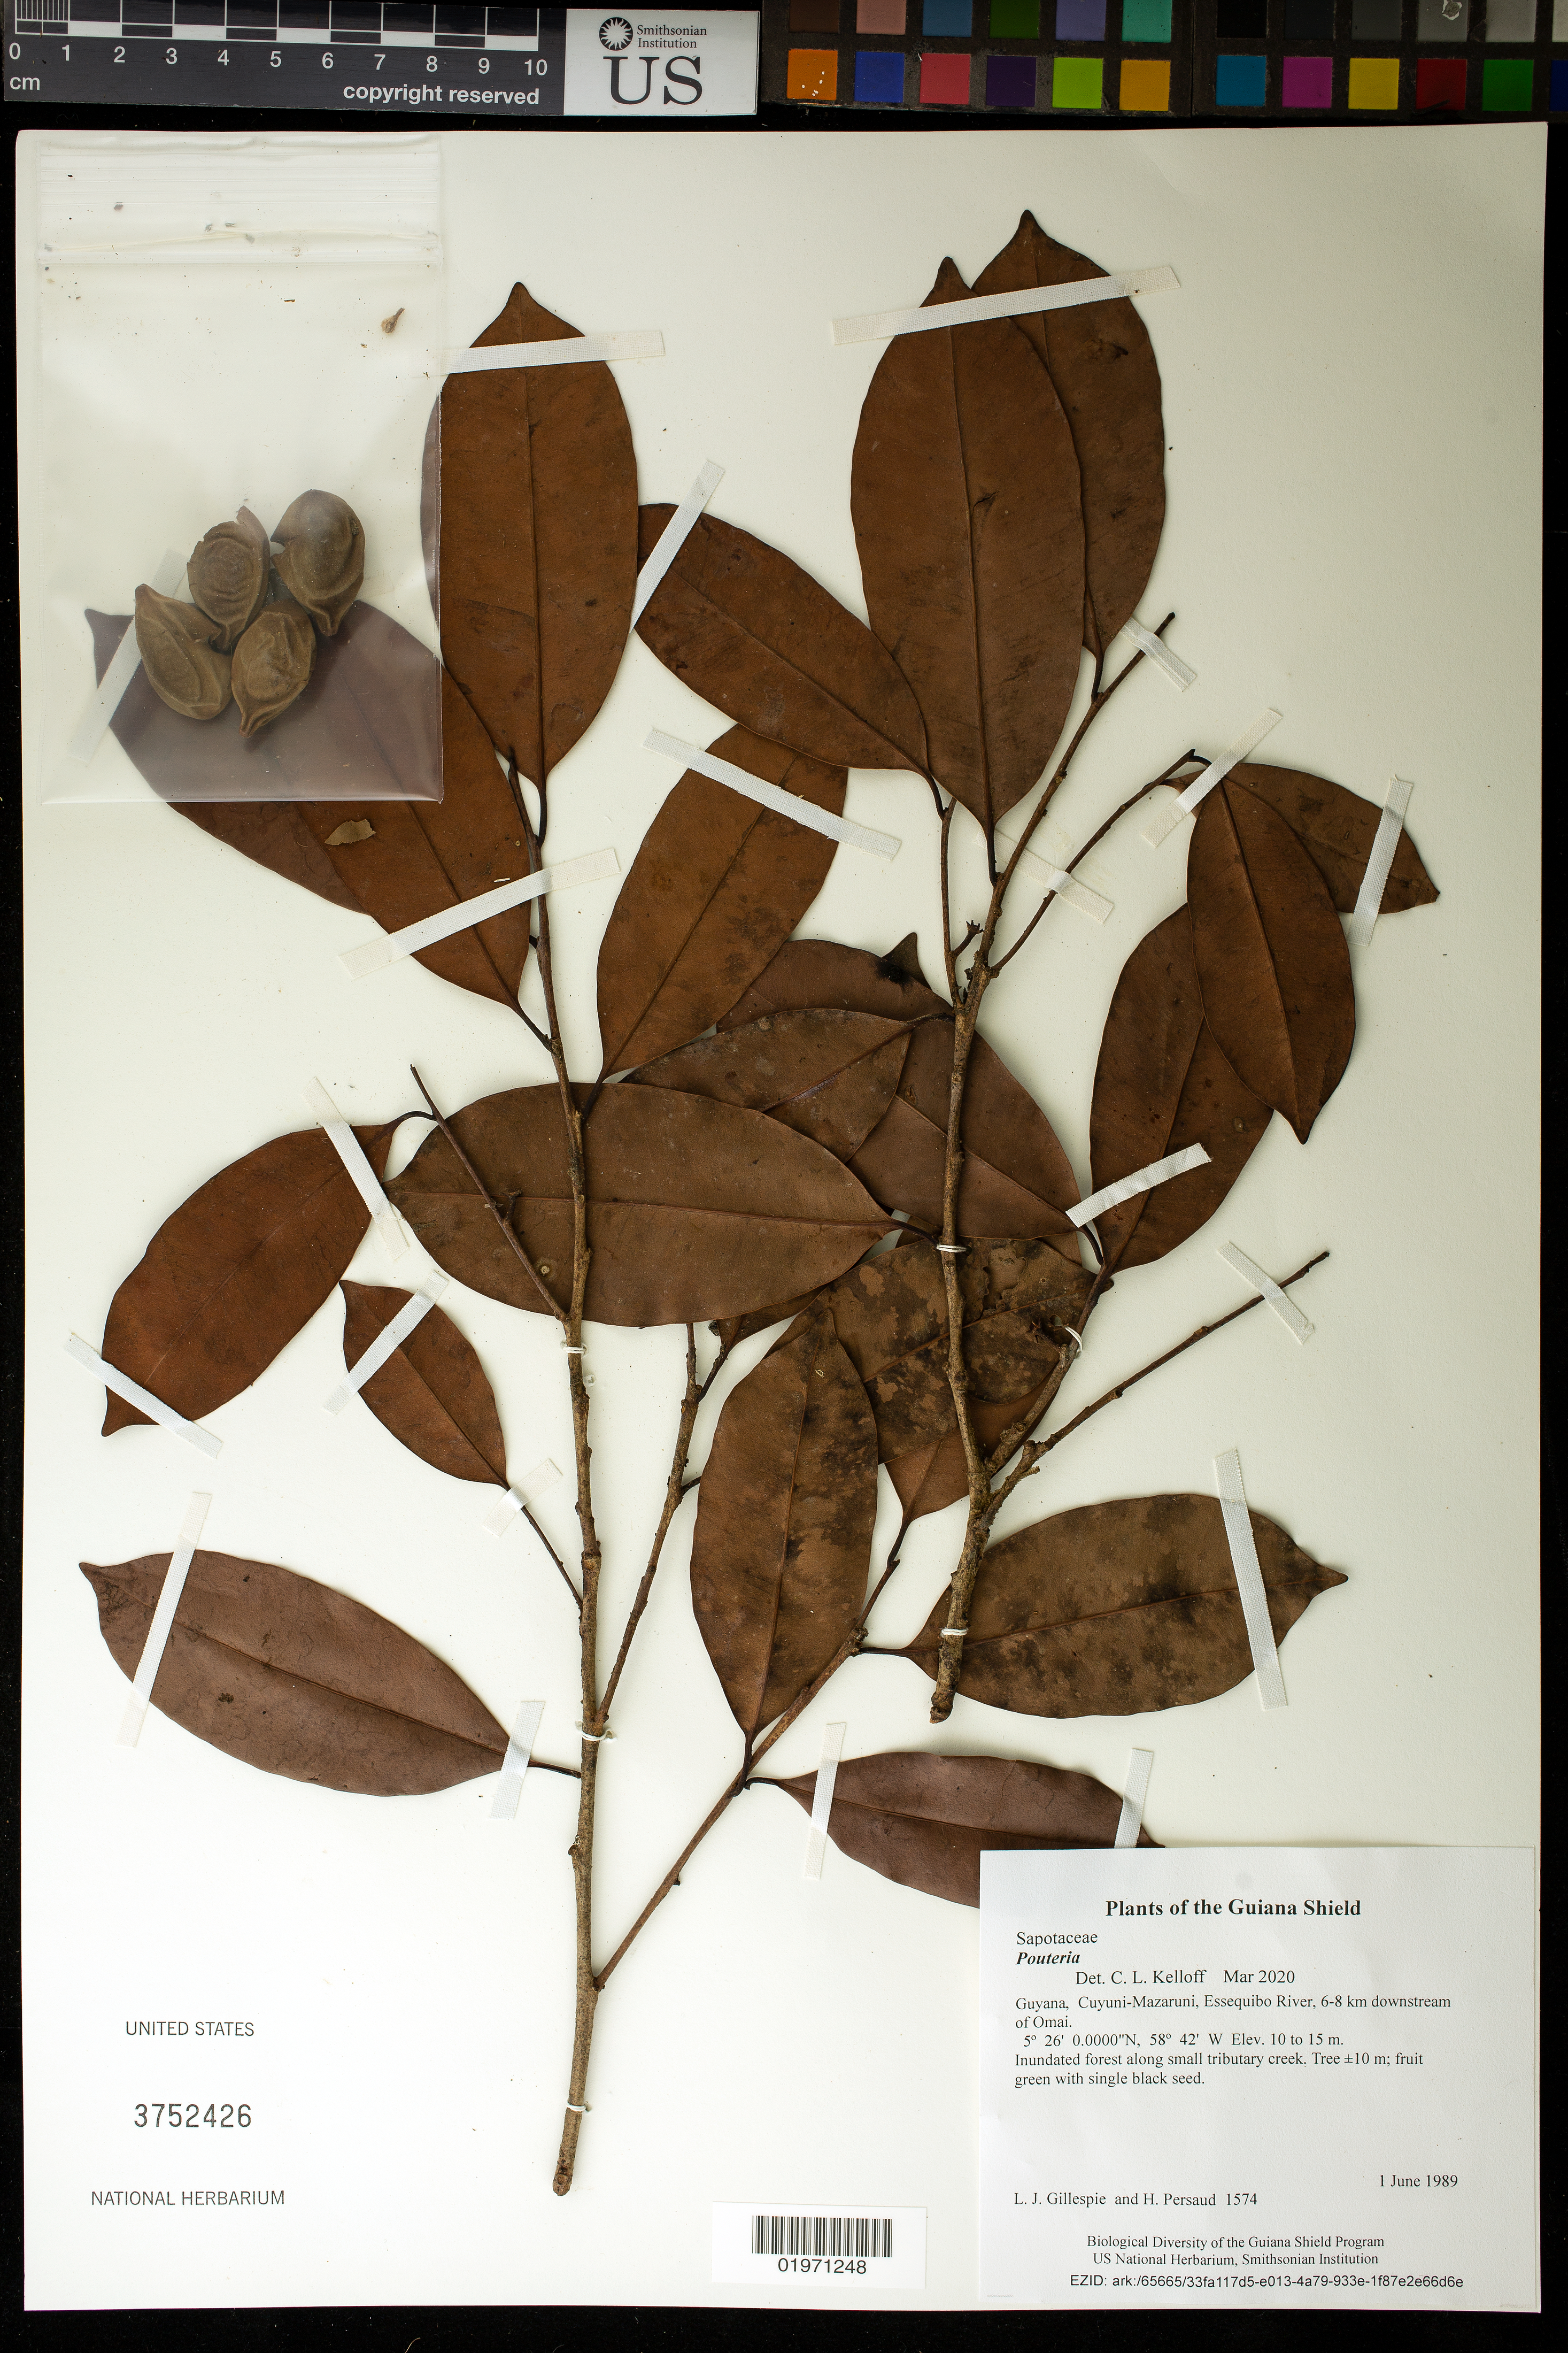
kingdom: Plantae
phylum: Tracheophyta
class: Magnoliopsida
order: Ericales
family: Sapotaceae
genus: Pouteria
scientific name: Pouteria sp.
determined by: Kelloff, C. L.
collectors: L. J. Gillespie & H. Persaud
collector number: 1574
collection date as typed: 1 June 1989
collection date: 1989-06-01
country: Guyana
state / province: Cuyuni-Mazaruni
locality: Essequibo River, 6-8 km downstream of Omai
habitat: Inundated forest along small tributary creek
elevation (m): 10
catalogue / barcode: US 3752426